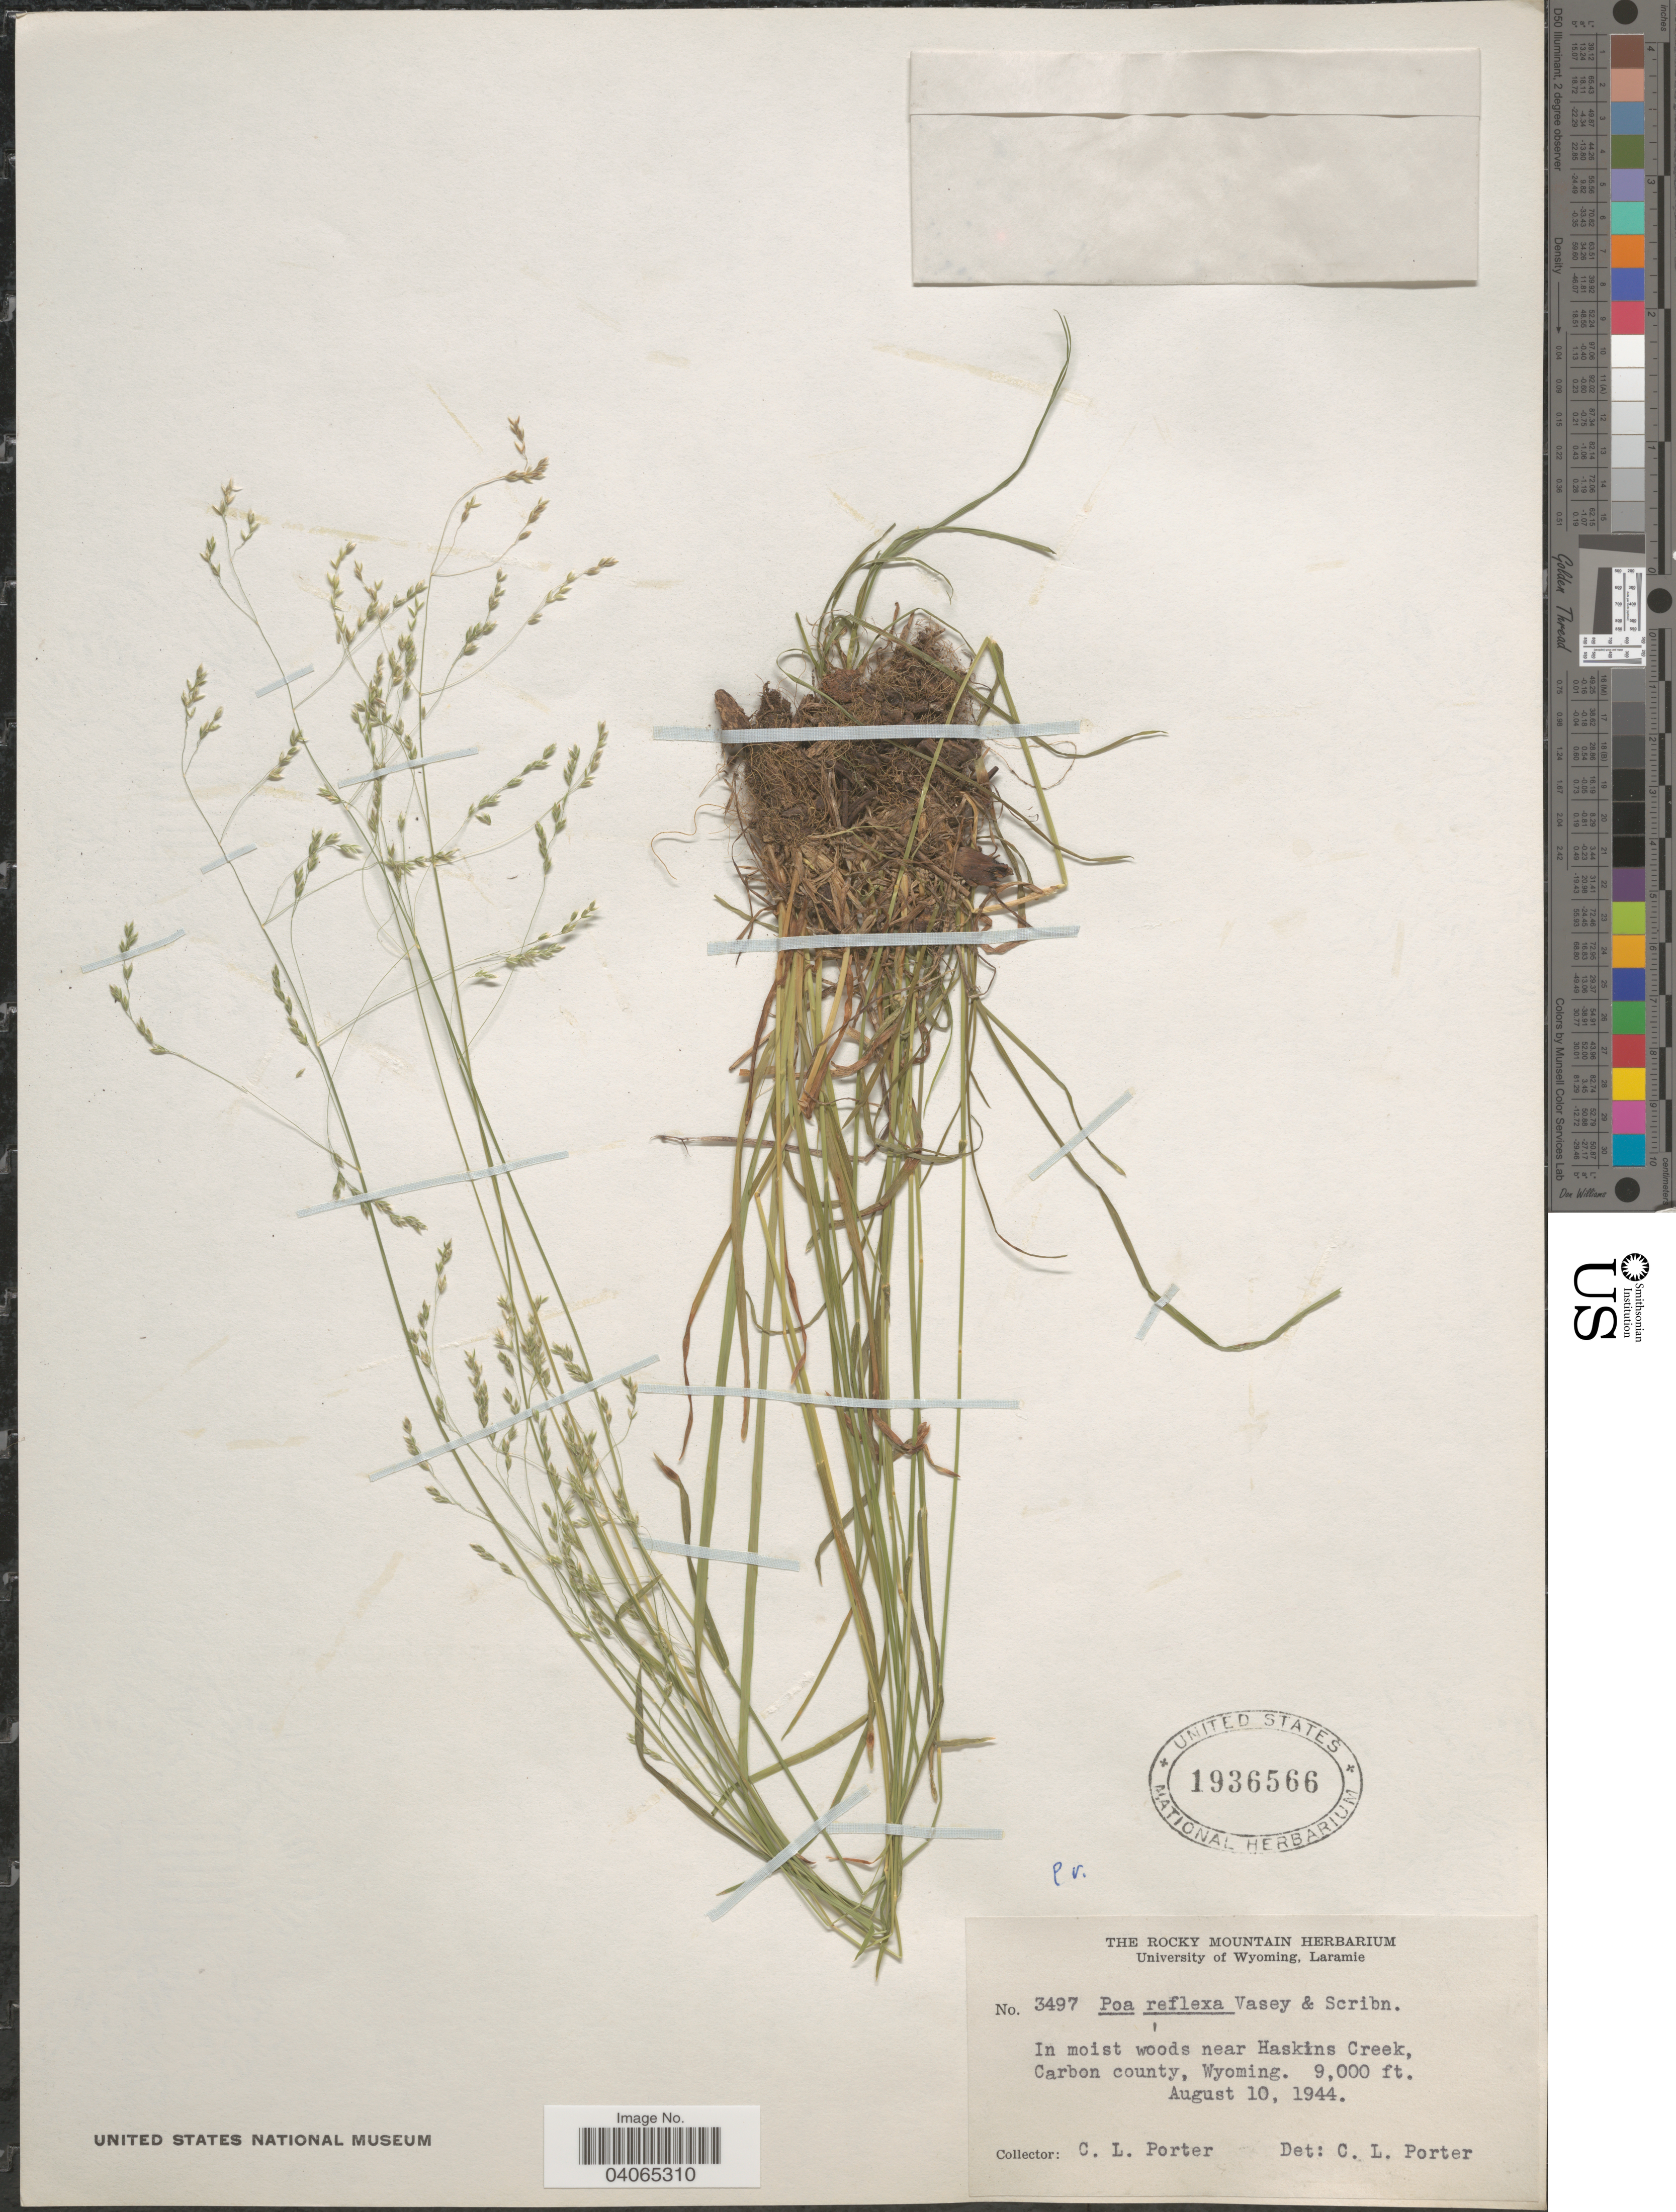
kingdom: Plantae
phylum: Tracheophyta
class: Liliopsida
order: Poales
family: Poaceae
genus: Poa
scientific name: Poa reflexa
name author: Vasey & Scribn.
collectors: C. L. Porter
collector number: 3797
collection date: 1944-08-10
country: United States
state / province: Wyoming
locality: In moist woods near Haskins Creek, Carbon county.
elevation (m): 2743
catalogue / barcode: US 1936566